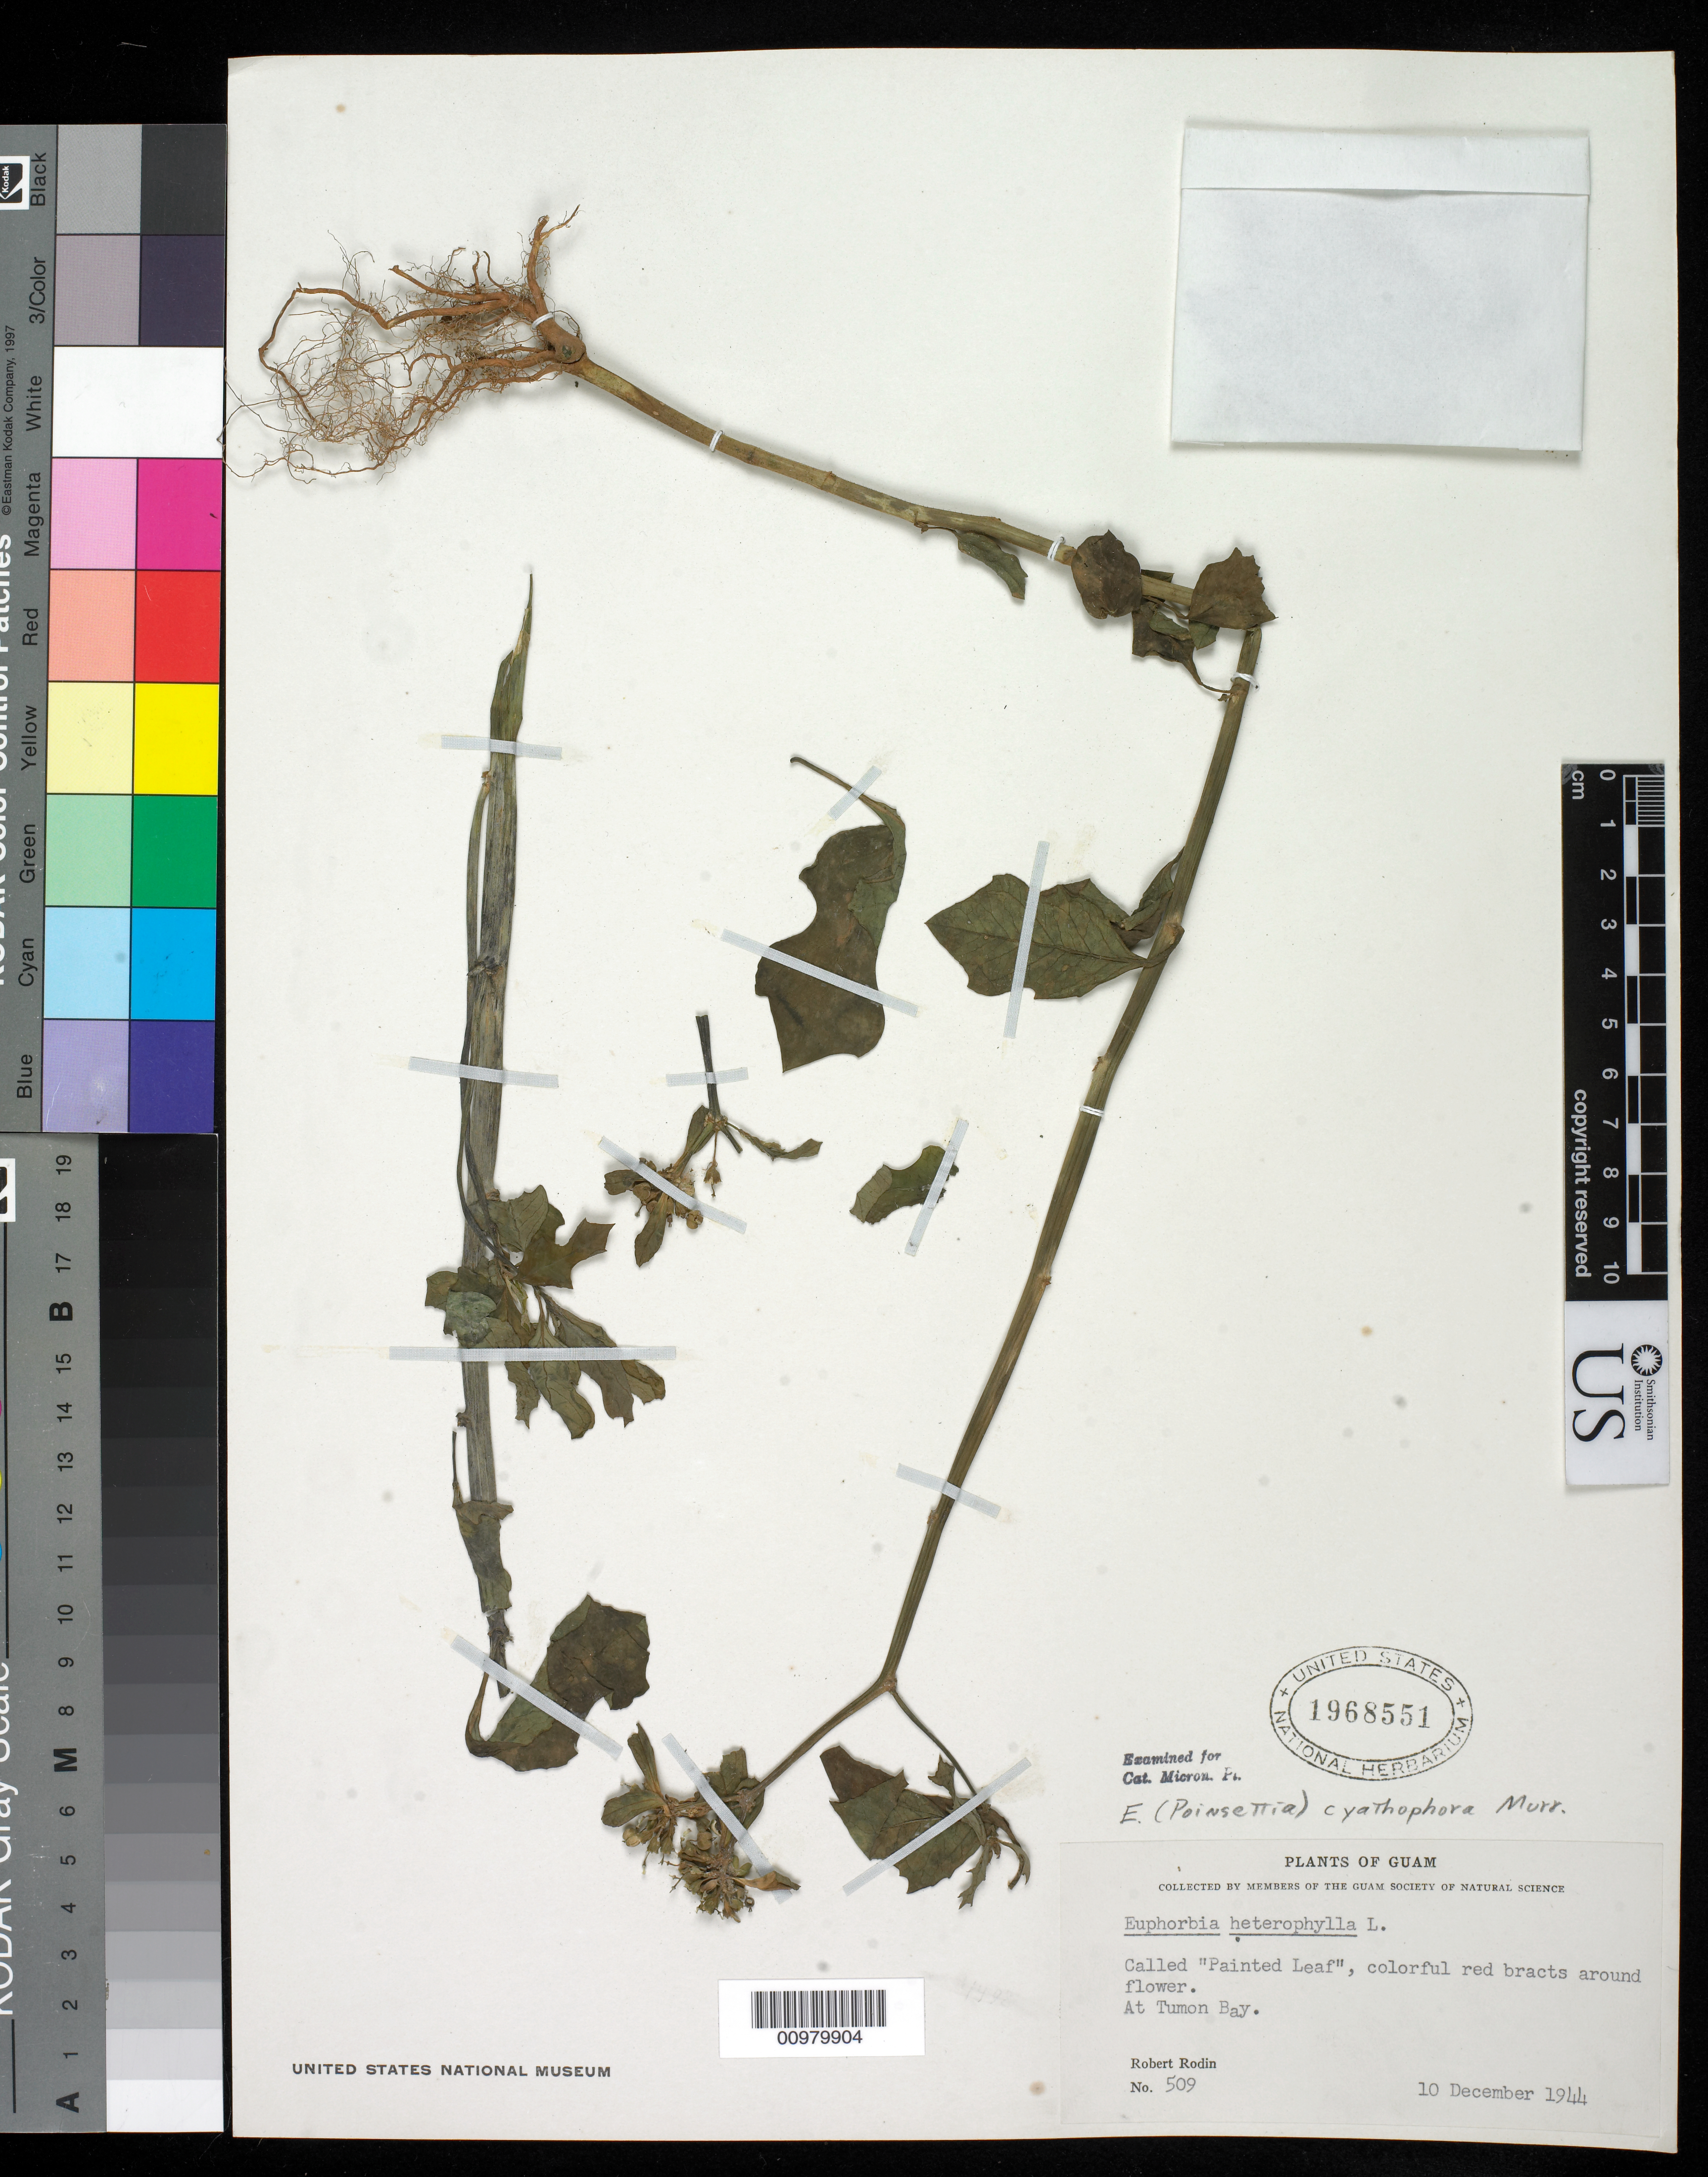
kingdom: Plantae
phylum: Tracheophyta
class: Magnoliopsida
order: Malpighiales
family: Euphorbiaceae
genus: Euphorbia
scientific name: Euphorbia heterophylla var. cyathophora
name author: (Murr.) Griseb.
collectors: R. J. Rodin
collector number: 509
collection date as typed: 10 Dec 1944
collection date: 1944-12-10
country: Guam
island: Guam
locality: Guam, Tumon Bay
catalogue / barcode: US 1968551